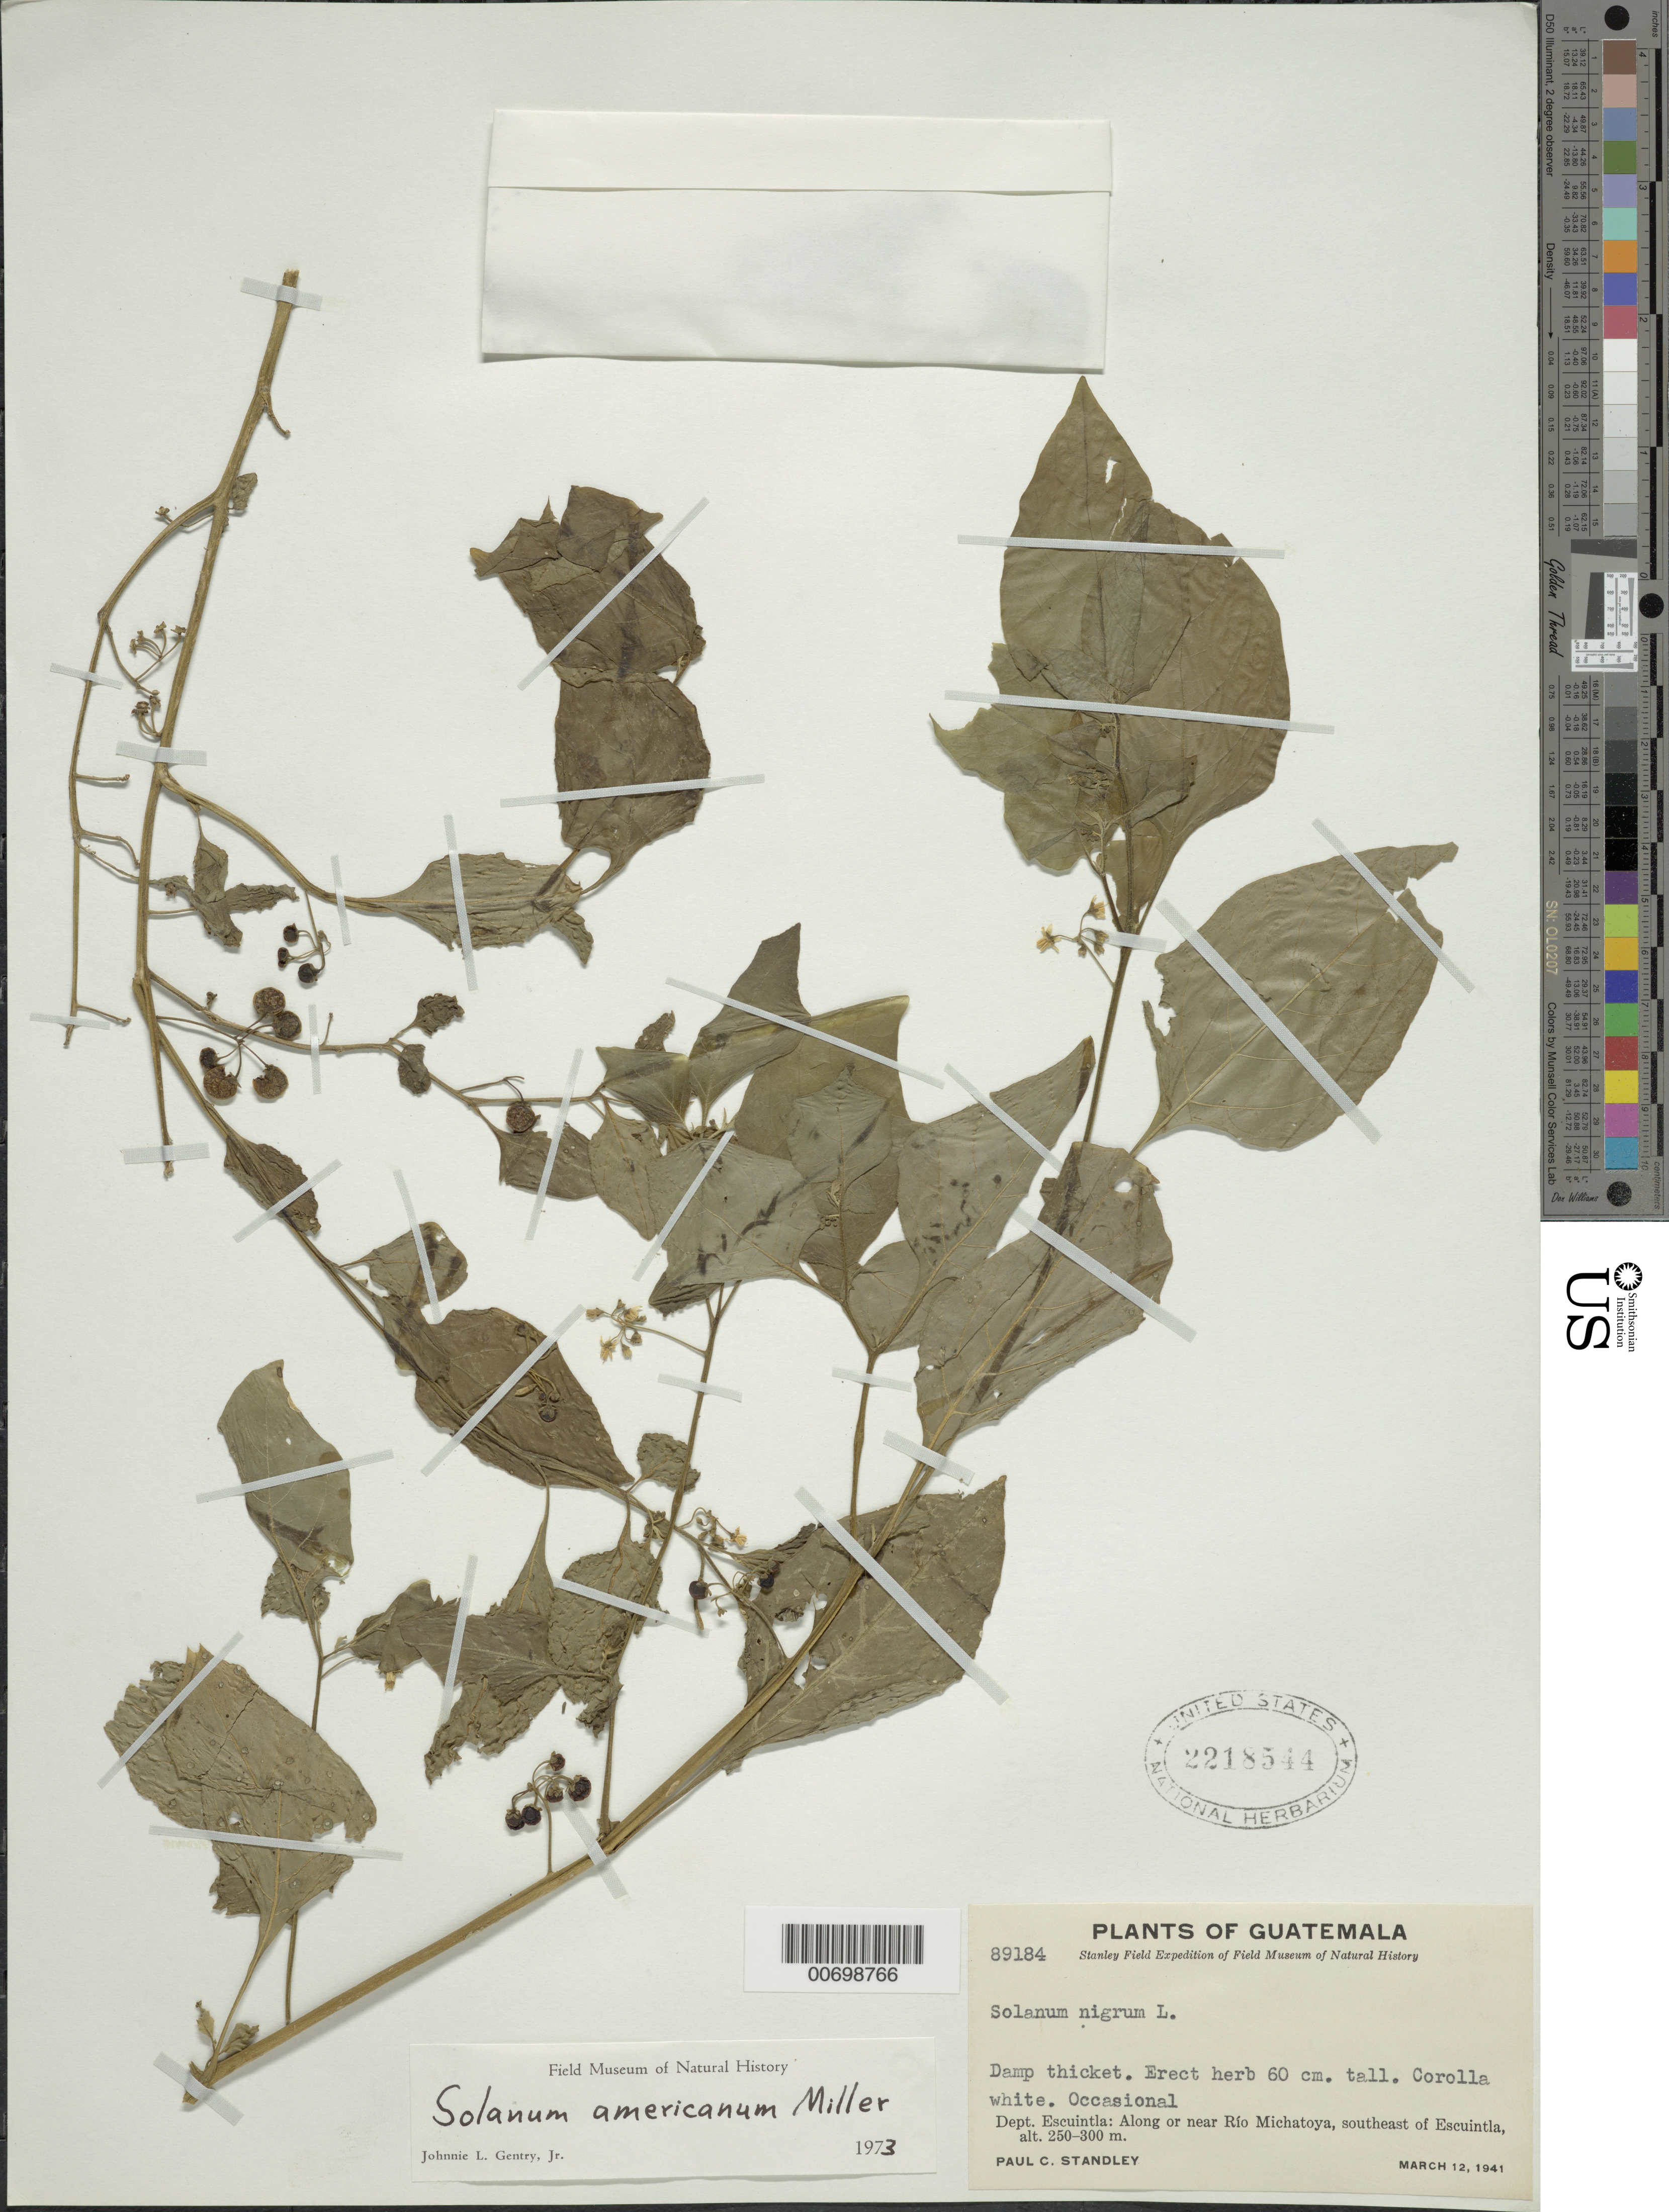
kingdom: Plantae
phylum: Tracheophyta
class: Magnoliopsida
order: Solanales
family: Solanaceae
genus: Solanum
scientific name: Solanum americanum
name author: Mill.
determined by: Gentry, J. L.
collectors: P. C. Standley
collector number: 89184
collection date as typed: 13 Mar 1941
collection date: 1941-03-13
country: Guatemala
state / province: Escuintla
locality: along or near Rio Michatoya, southeast of Escuintla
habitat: Dam thicket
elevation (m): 250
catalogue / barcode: US 2218544